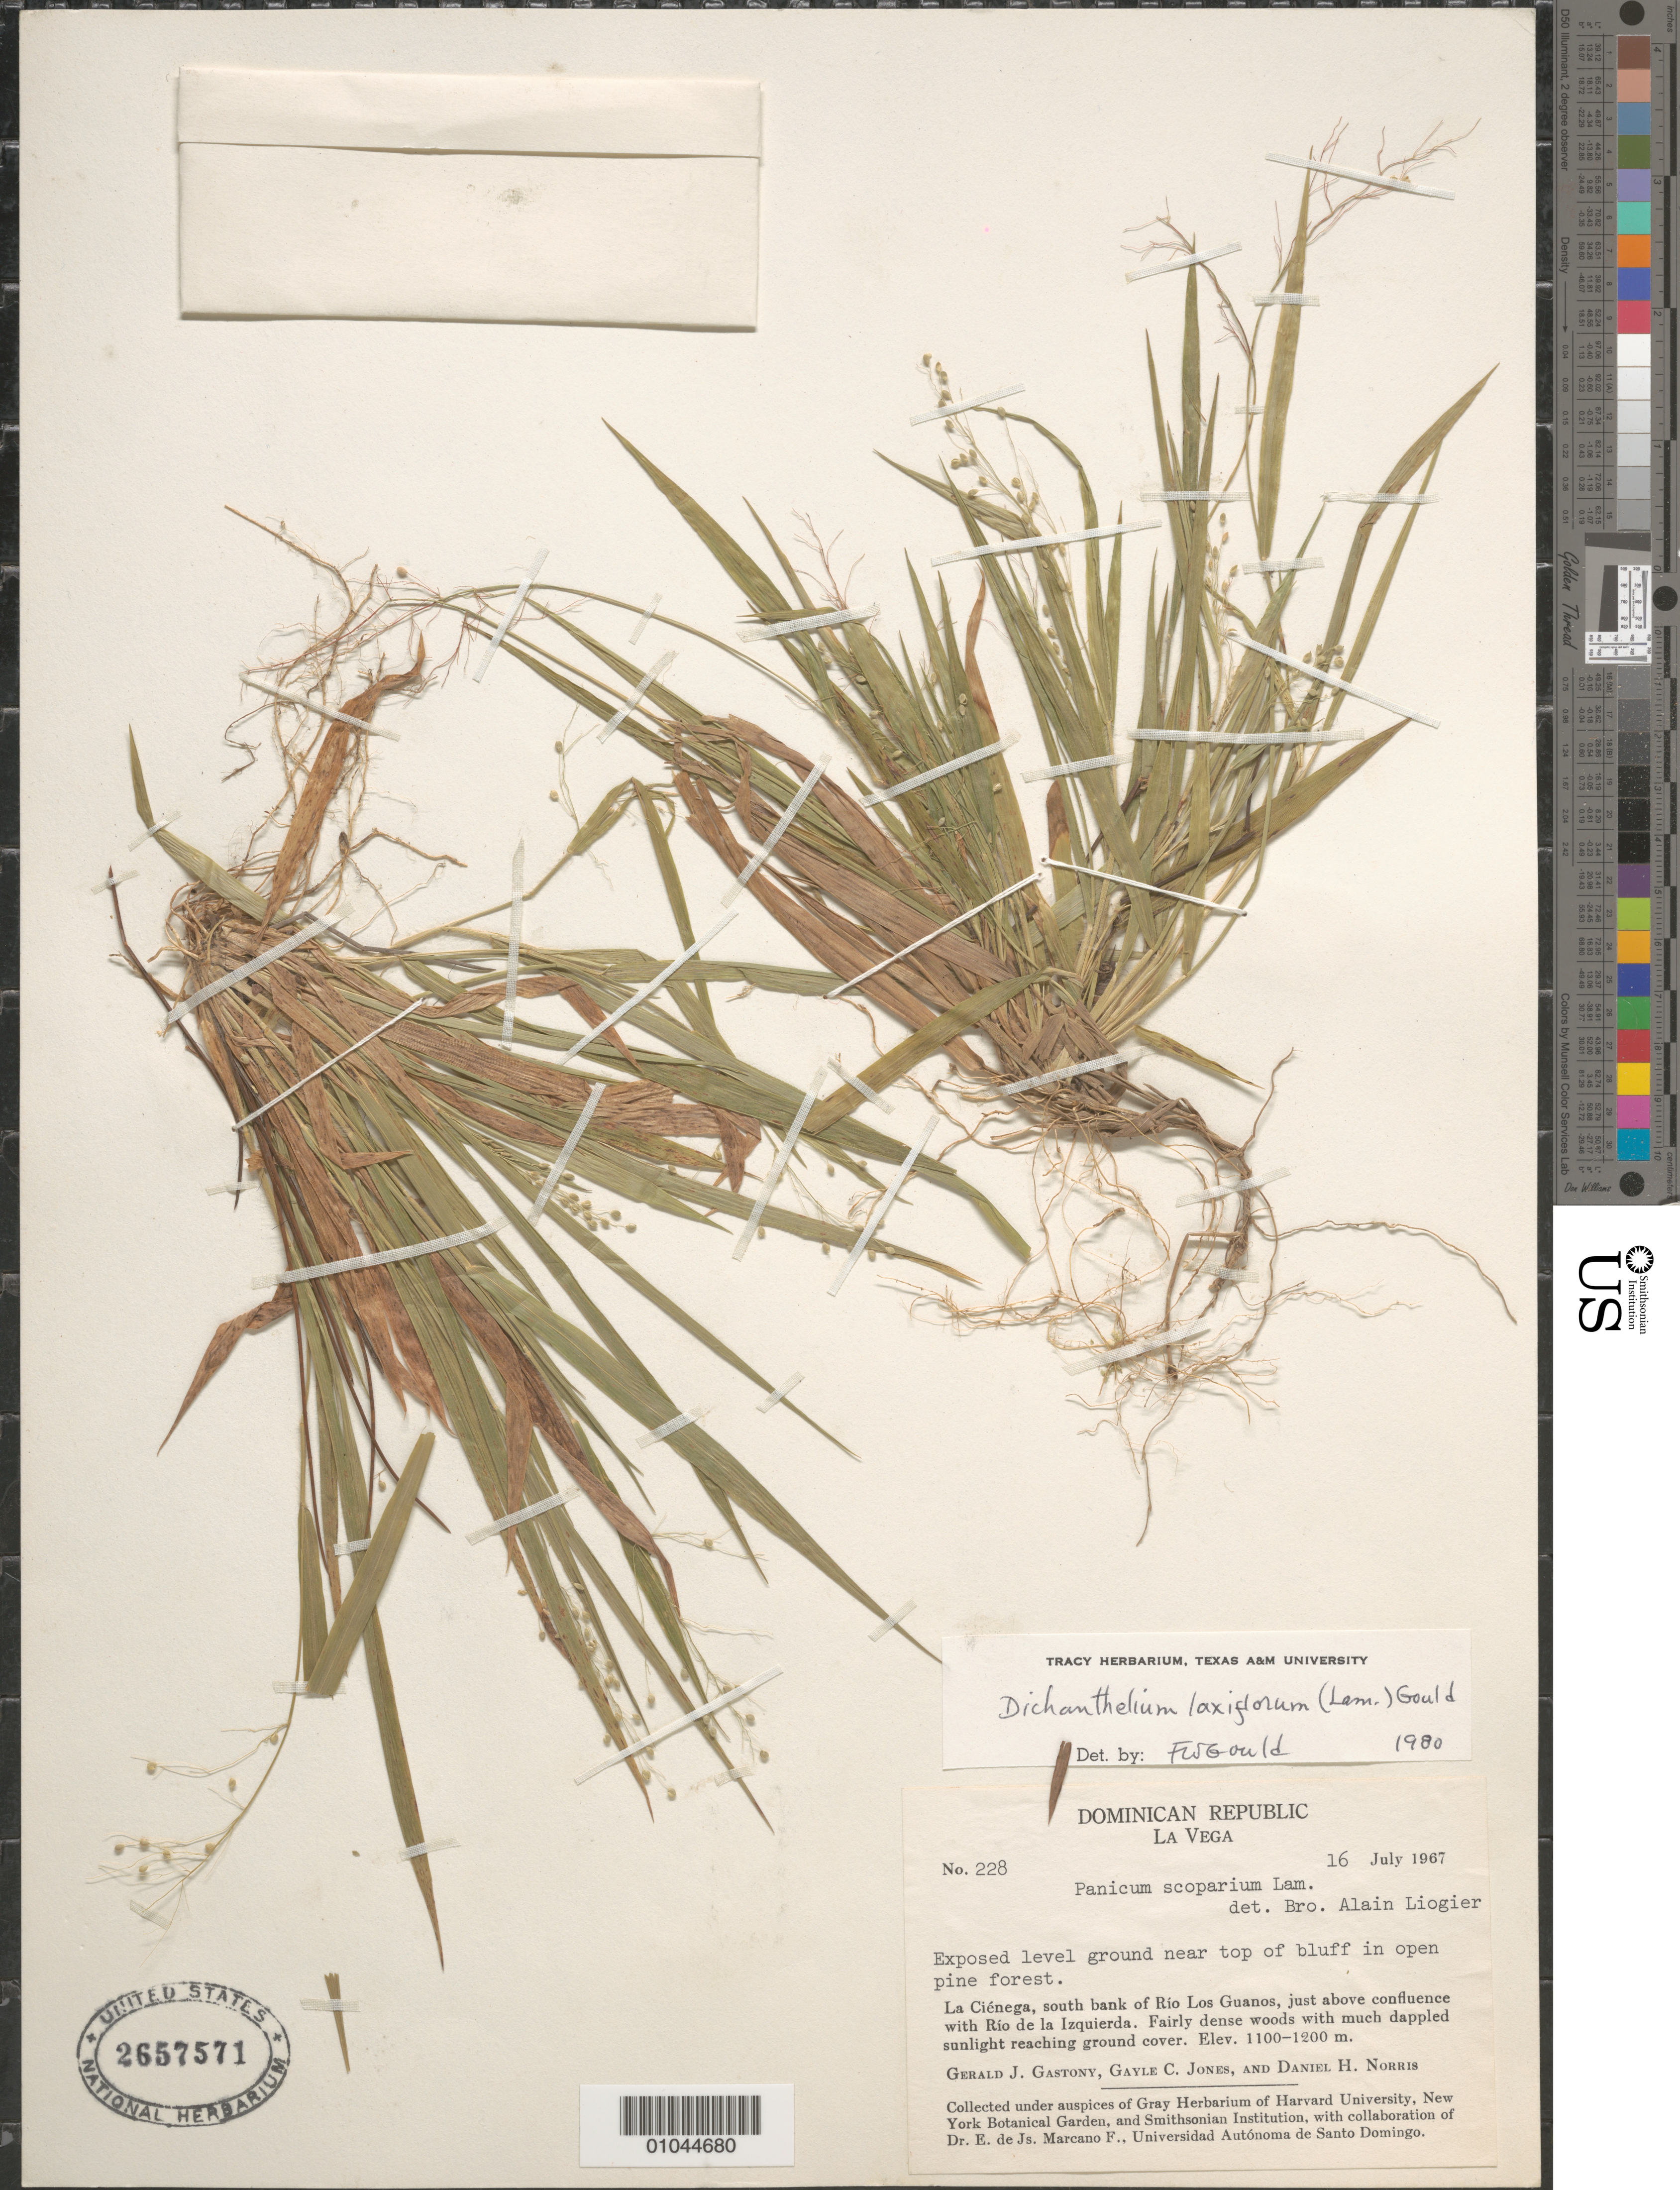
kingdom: Plantae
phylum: Tracheophyta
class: Liliopsida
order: Poales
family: Poaceae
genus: Dichanthelium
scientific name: Dichanthelium laxiflorum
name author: (Lam.) Gould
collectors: G. Gastony, G. C. Jones & D. H. Norris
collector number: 228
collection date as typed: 16 Jul 1967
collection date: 1967-07-16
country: Dominican Republic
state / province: La Vega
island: Hispaniola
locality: La Cienage, S bank of Rio Los Guanos, just above confluence with Rio de la Izquierda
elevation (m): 1100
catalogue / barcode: US 2657571